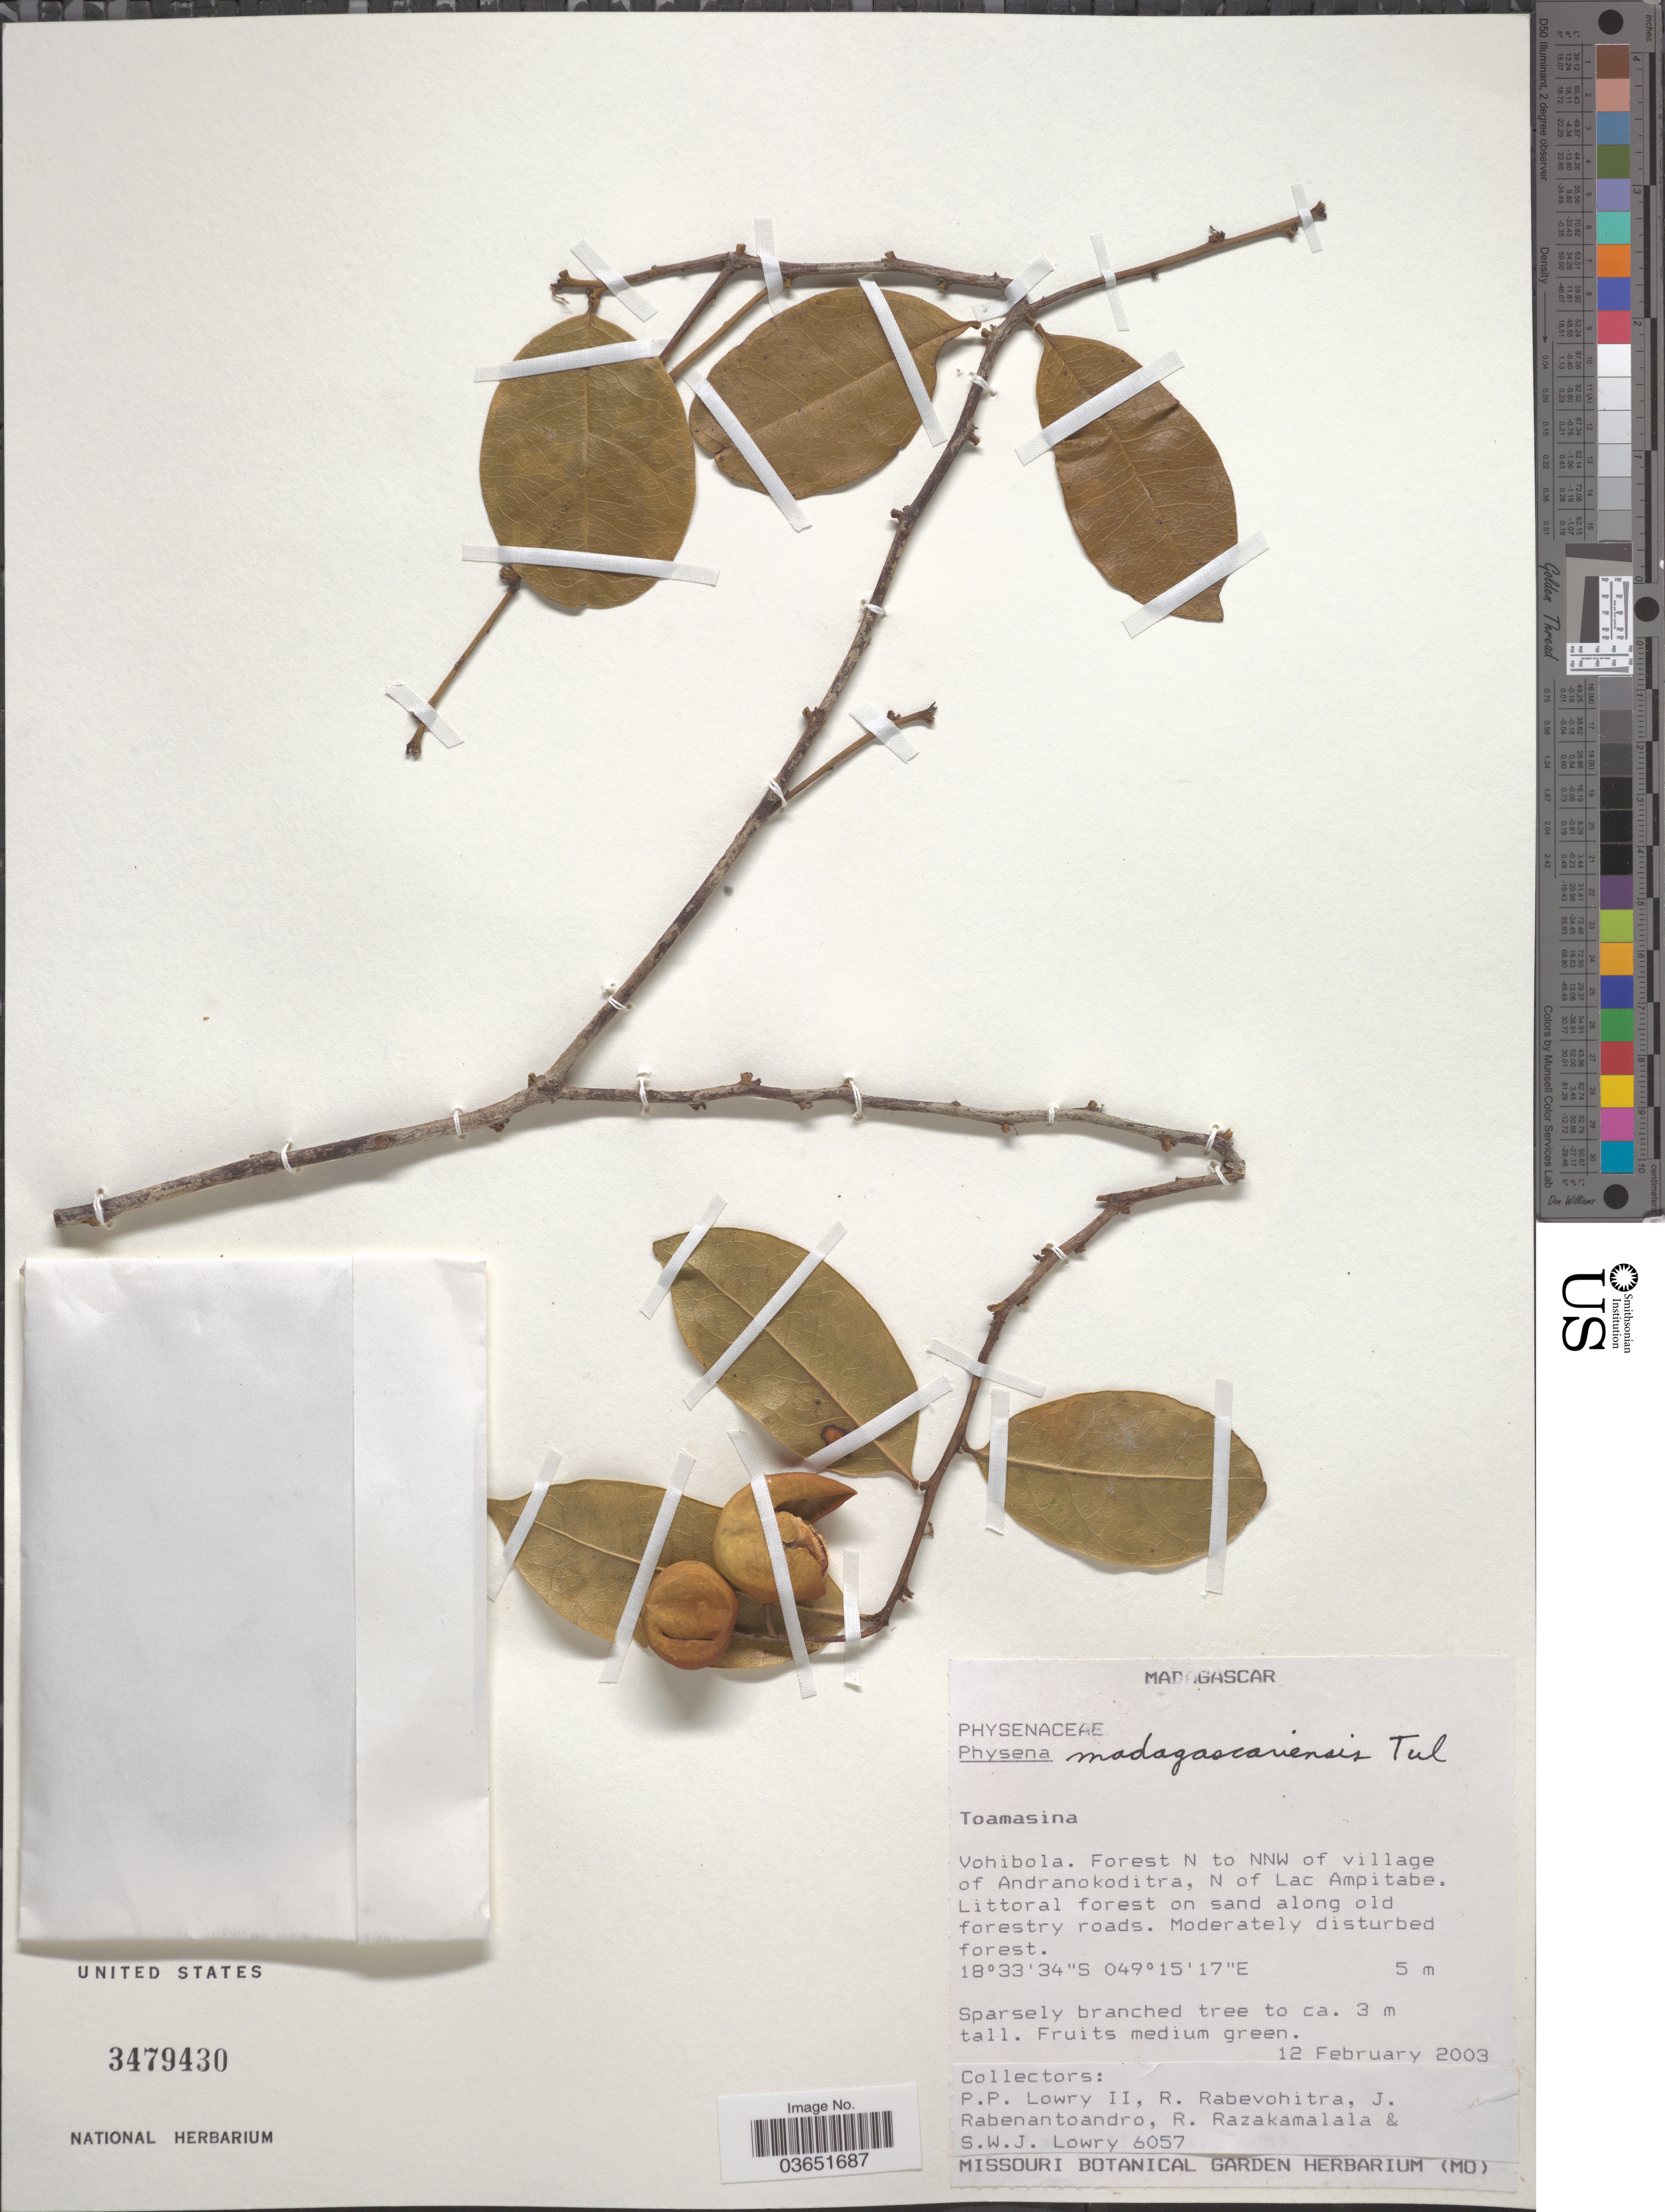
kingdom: Plantae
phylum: Tracheophyta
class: Magnoliopsida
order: Caryophyllales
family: Physenaceae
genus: Physena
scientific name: Physena madagascariensis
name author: Thouars ex Tul.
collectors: P. P. Lowry, R. Rabevohitra, J. Rabenantoandro, R. Razakamalala & S. Lowry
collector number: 6057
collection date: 2003-02-12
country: Madagascar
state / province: Atsinanana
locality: Vohibola. Forest N to NNW of village of Andranokoditra, N of Lac Ampitabe.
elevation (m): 5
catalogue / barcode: US 3479430